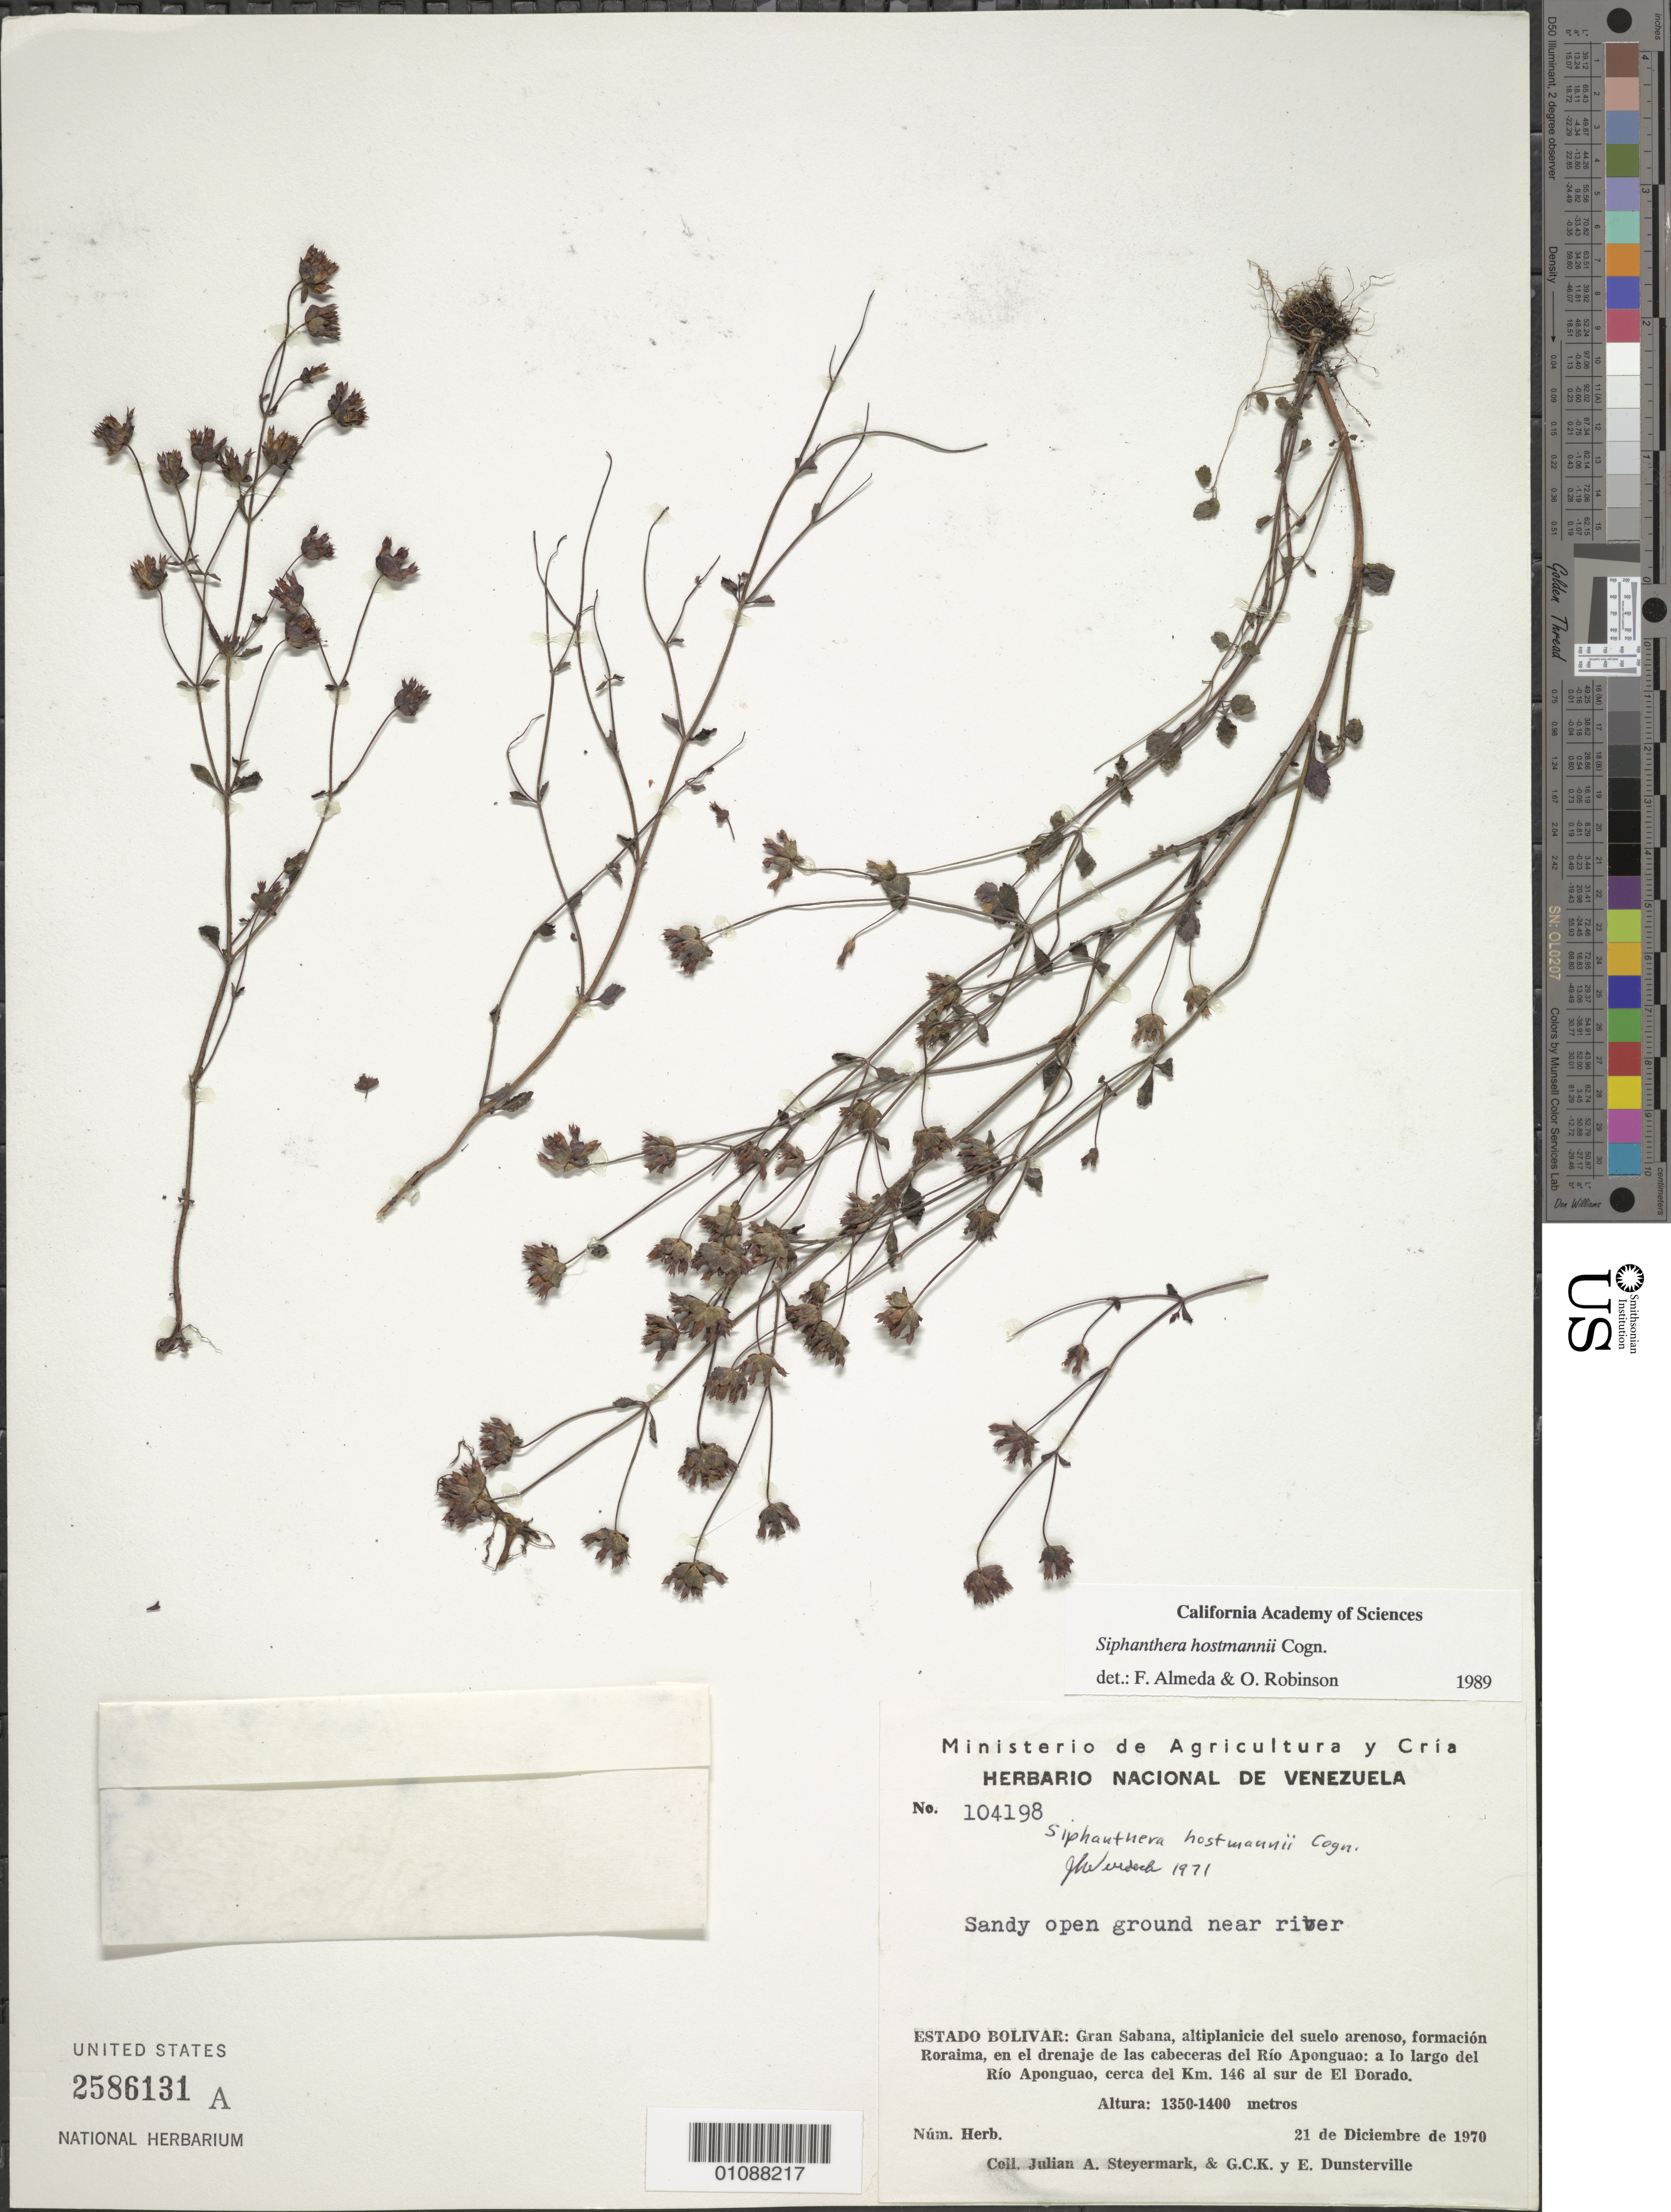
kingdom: Plantae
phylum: Tracheophyta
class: Magnoliopsida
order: Myrtales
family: Melastomataceae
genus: Siphanthera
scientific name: Siphanthera hostmannii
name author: Cogn.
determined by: Almeda, F.; Robinson, O. R.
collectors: J. Steyermark, G. C. K. Dunsterville & E. Dunsterville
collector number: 104198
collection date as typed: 21-Dec-70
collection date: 1970-12-21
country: Venezuela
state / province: Bolívar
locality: Gran Sabana, Roraima, en el drenaje de las cabeceras del Rio Aponguao; a lo largo del Rio Aponguao, cerca del km 146 al sur de El Dorado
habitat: Sandy open ground near river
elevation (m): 1350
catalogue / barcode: US 2586131A